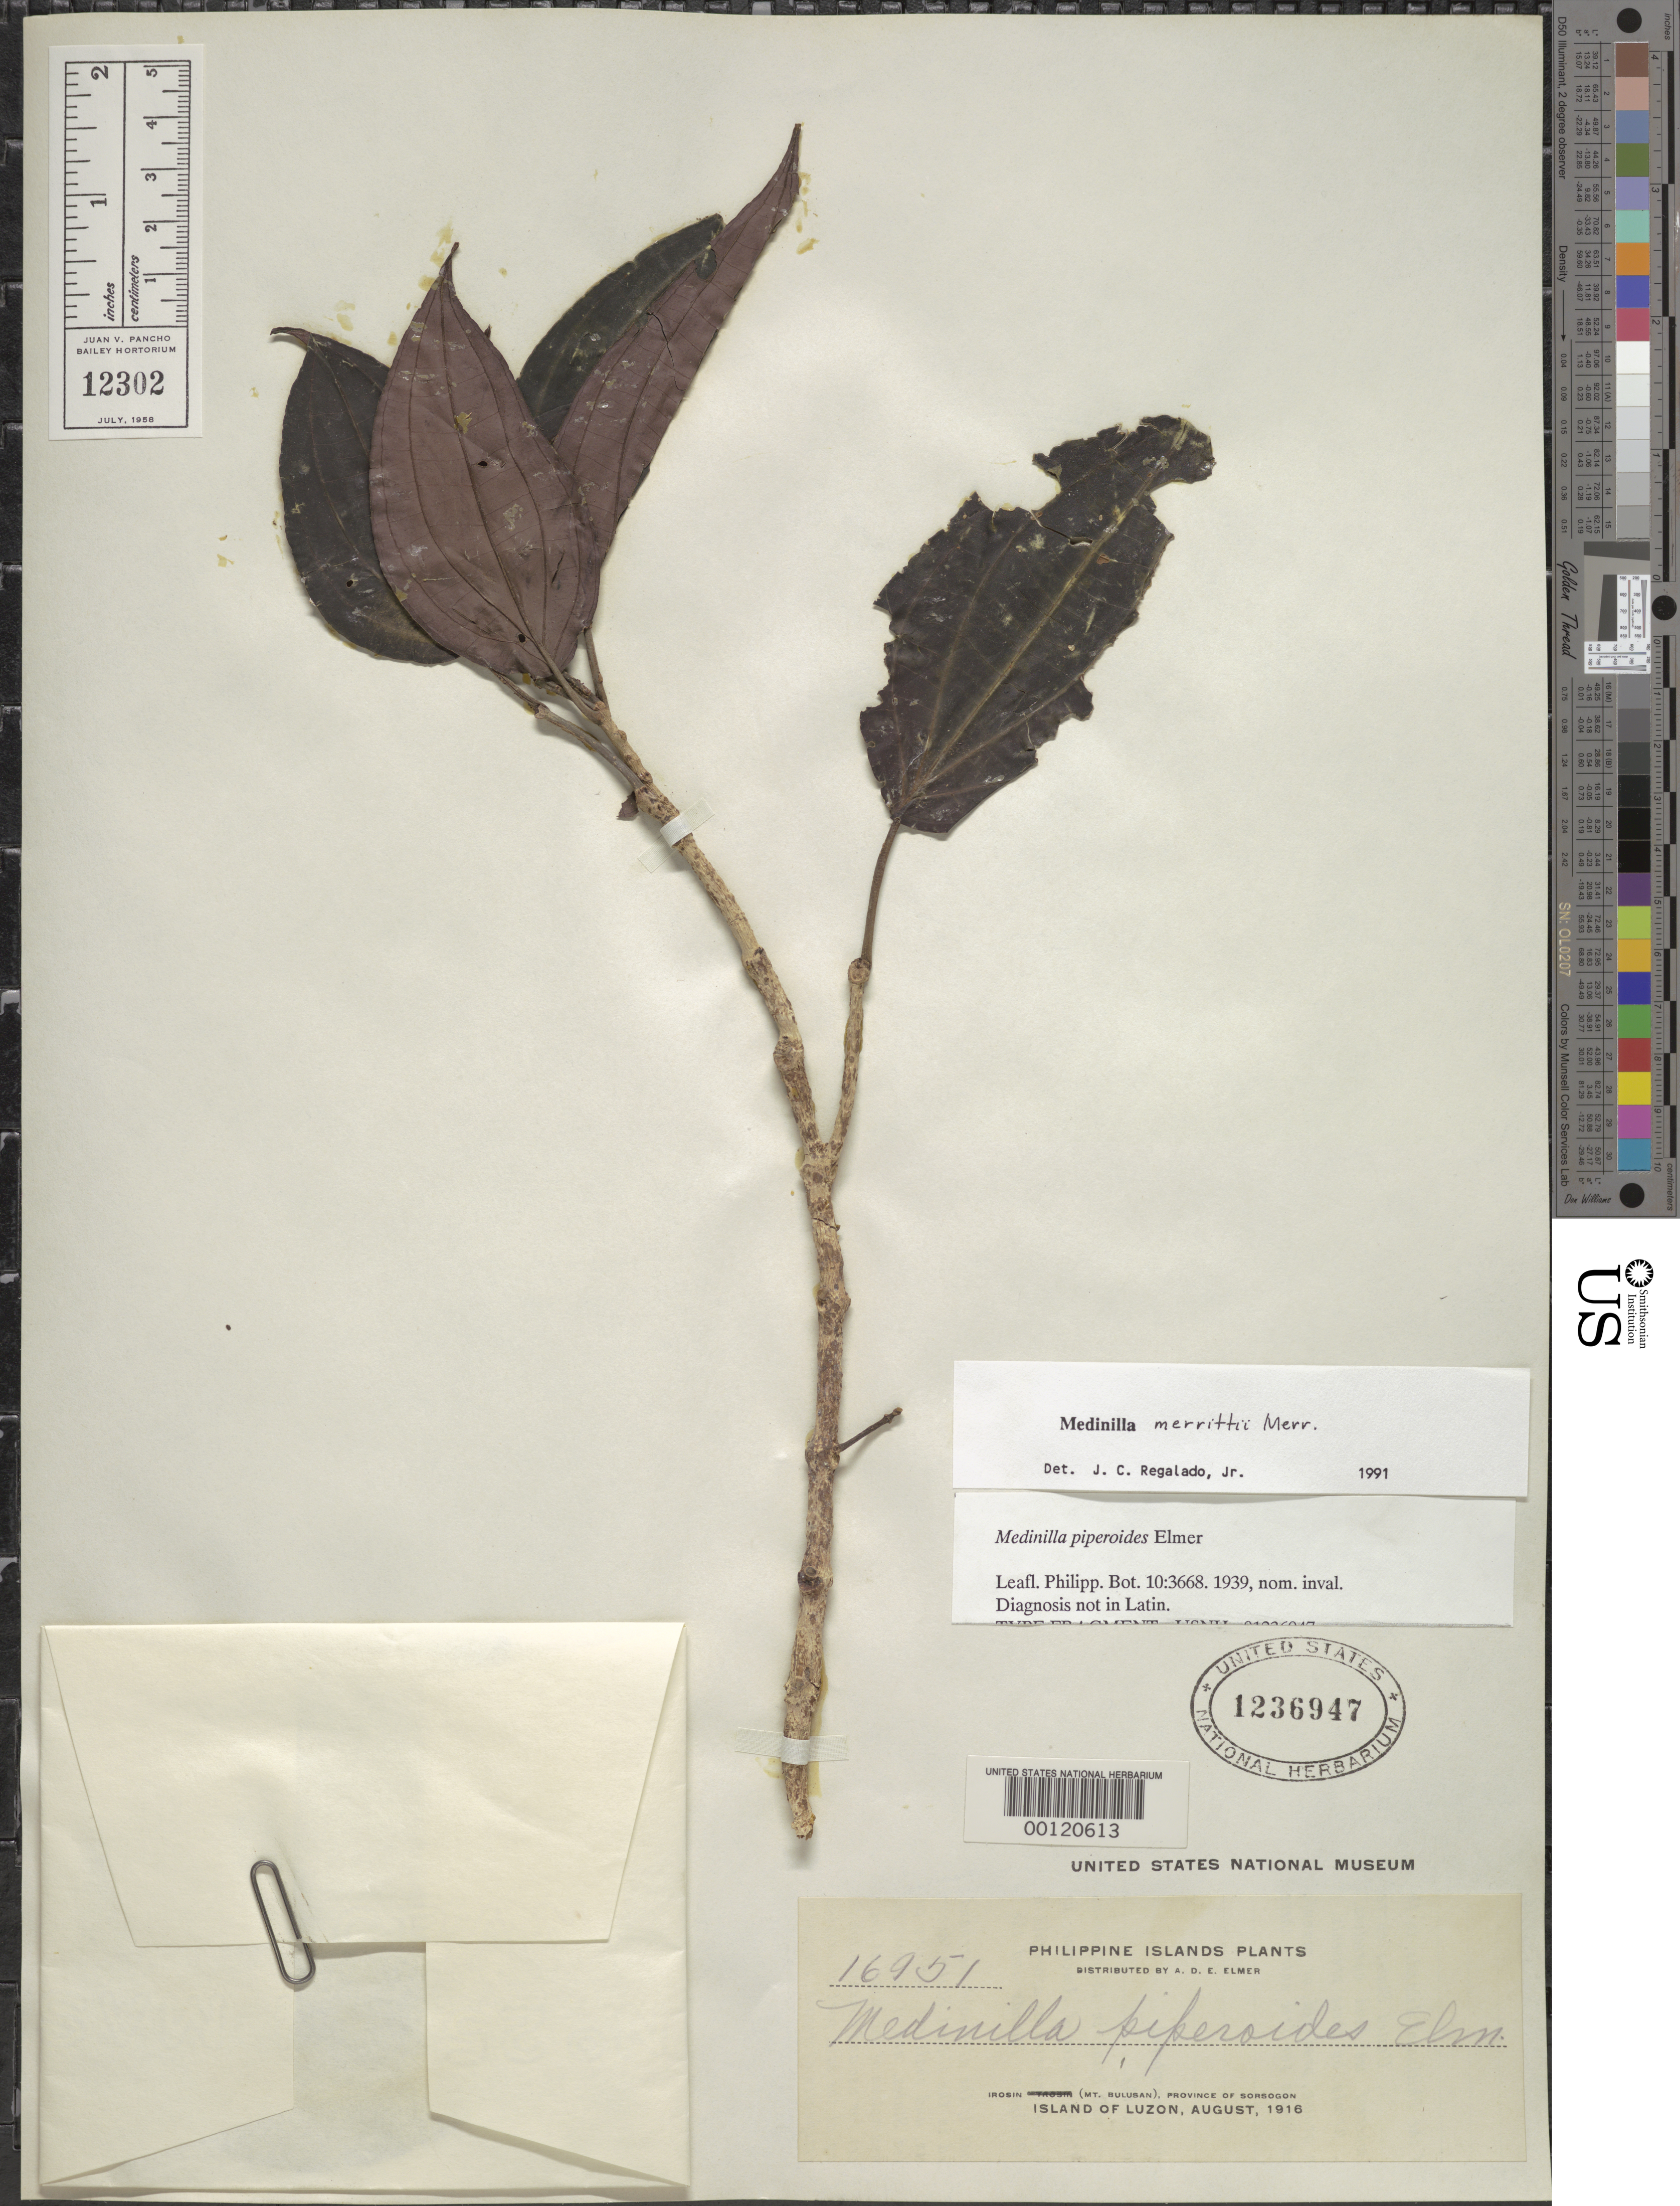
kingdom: Plantae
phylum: Tracheophyta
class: Magnoliopsida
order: Myrtales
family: Melastomataceae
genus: Medinilla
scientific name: Medinilla piperoides Elmer, nom. inval.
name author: Elmer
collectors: A. D. E. Elmer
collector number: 16951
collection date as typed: Aug 1916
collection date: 1916-08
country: Philippines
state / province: Bicol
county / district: Sorsogon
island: Luzon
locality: Irosin,Mt. Bulusan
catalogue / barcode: US 1236947